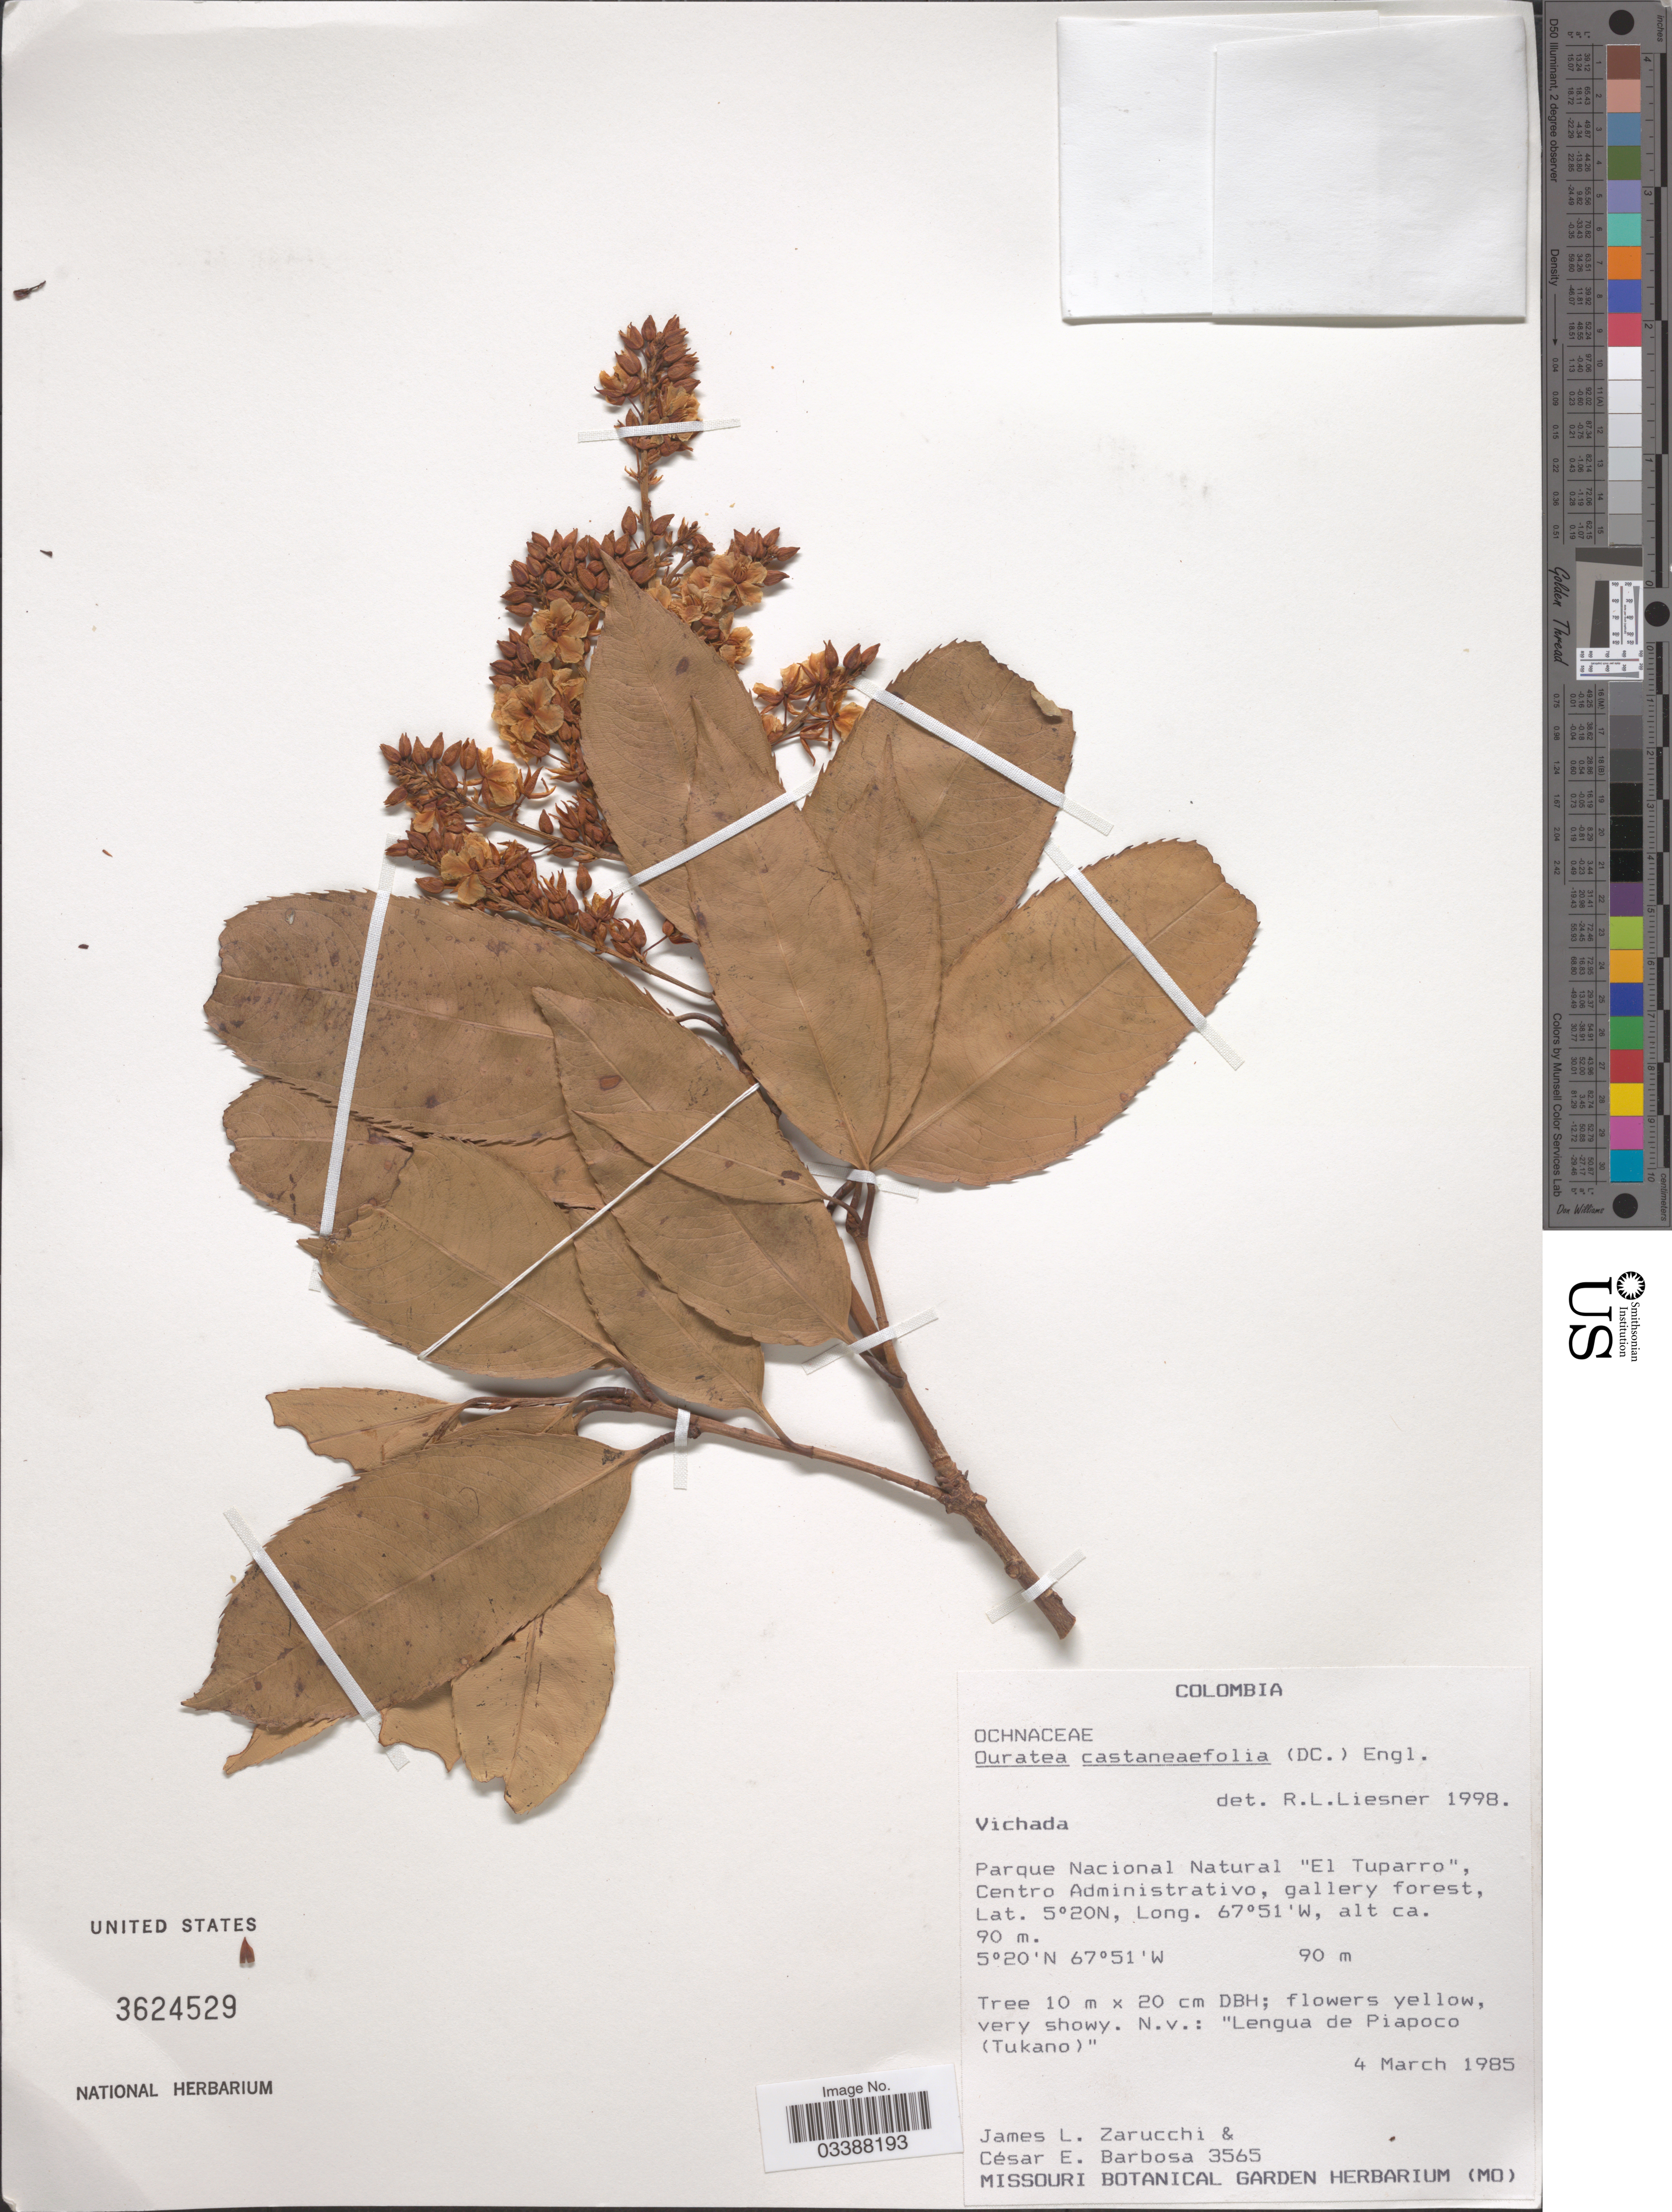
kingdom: Plantae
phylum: Tracheophyta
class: Magnoliopsida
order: Malpighiales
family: Ochnaceae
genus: Ouratea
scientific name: Ouratea cassinefolia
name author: (DC.) Engl.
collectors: J. L. Zarucchi & C. E. Barbosa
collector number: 3565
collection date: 1985-03-04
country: Colombia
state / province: Vichada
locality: Parque Nacional Natural "El Tuparro", Centro Administrativo, gallery forest.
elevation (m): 90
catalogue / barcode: US 3624529